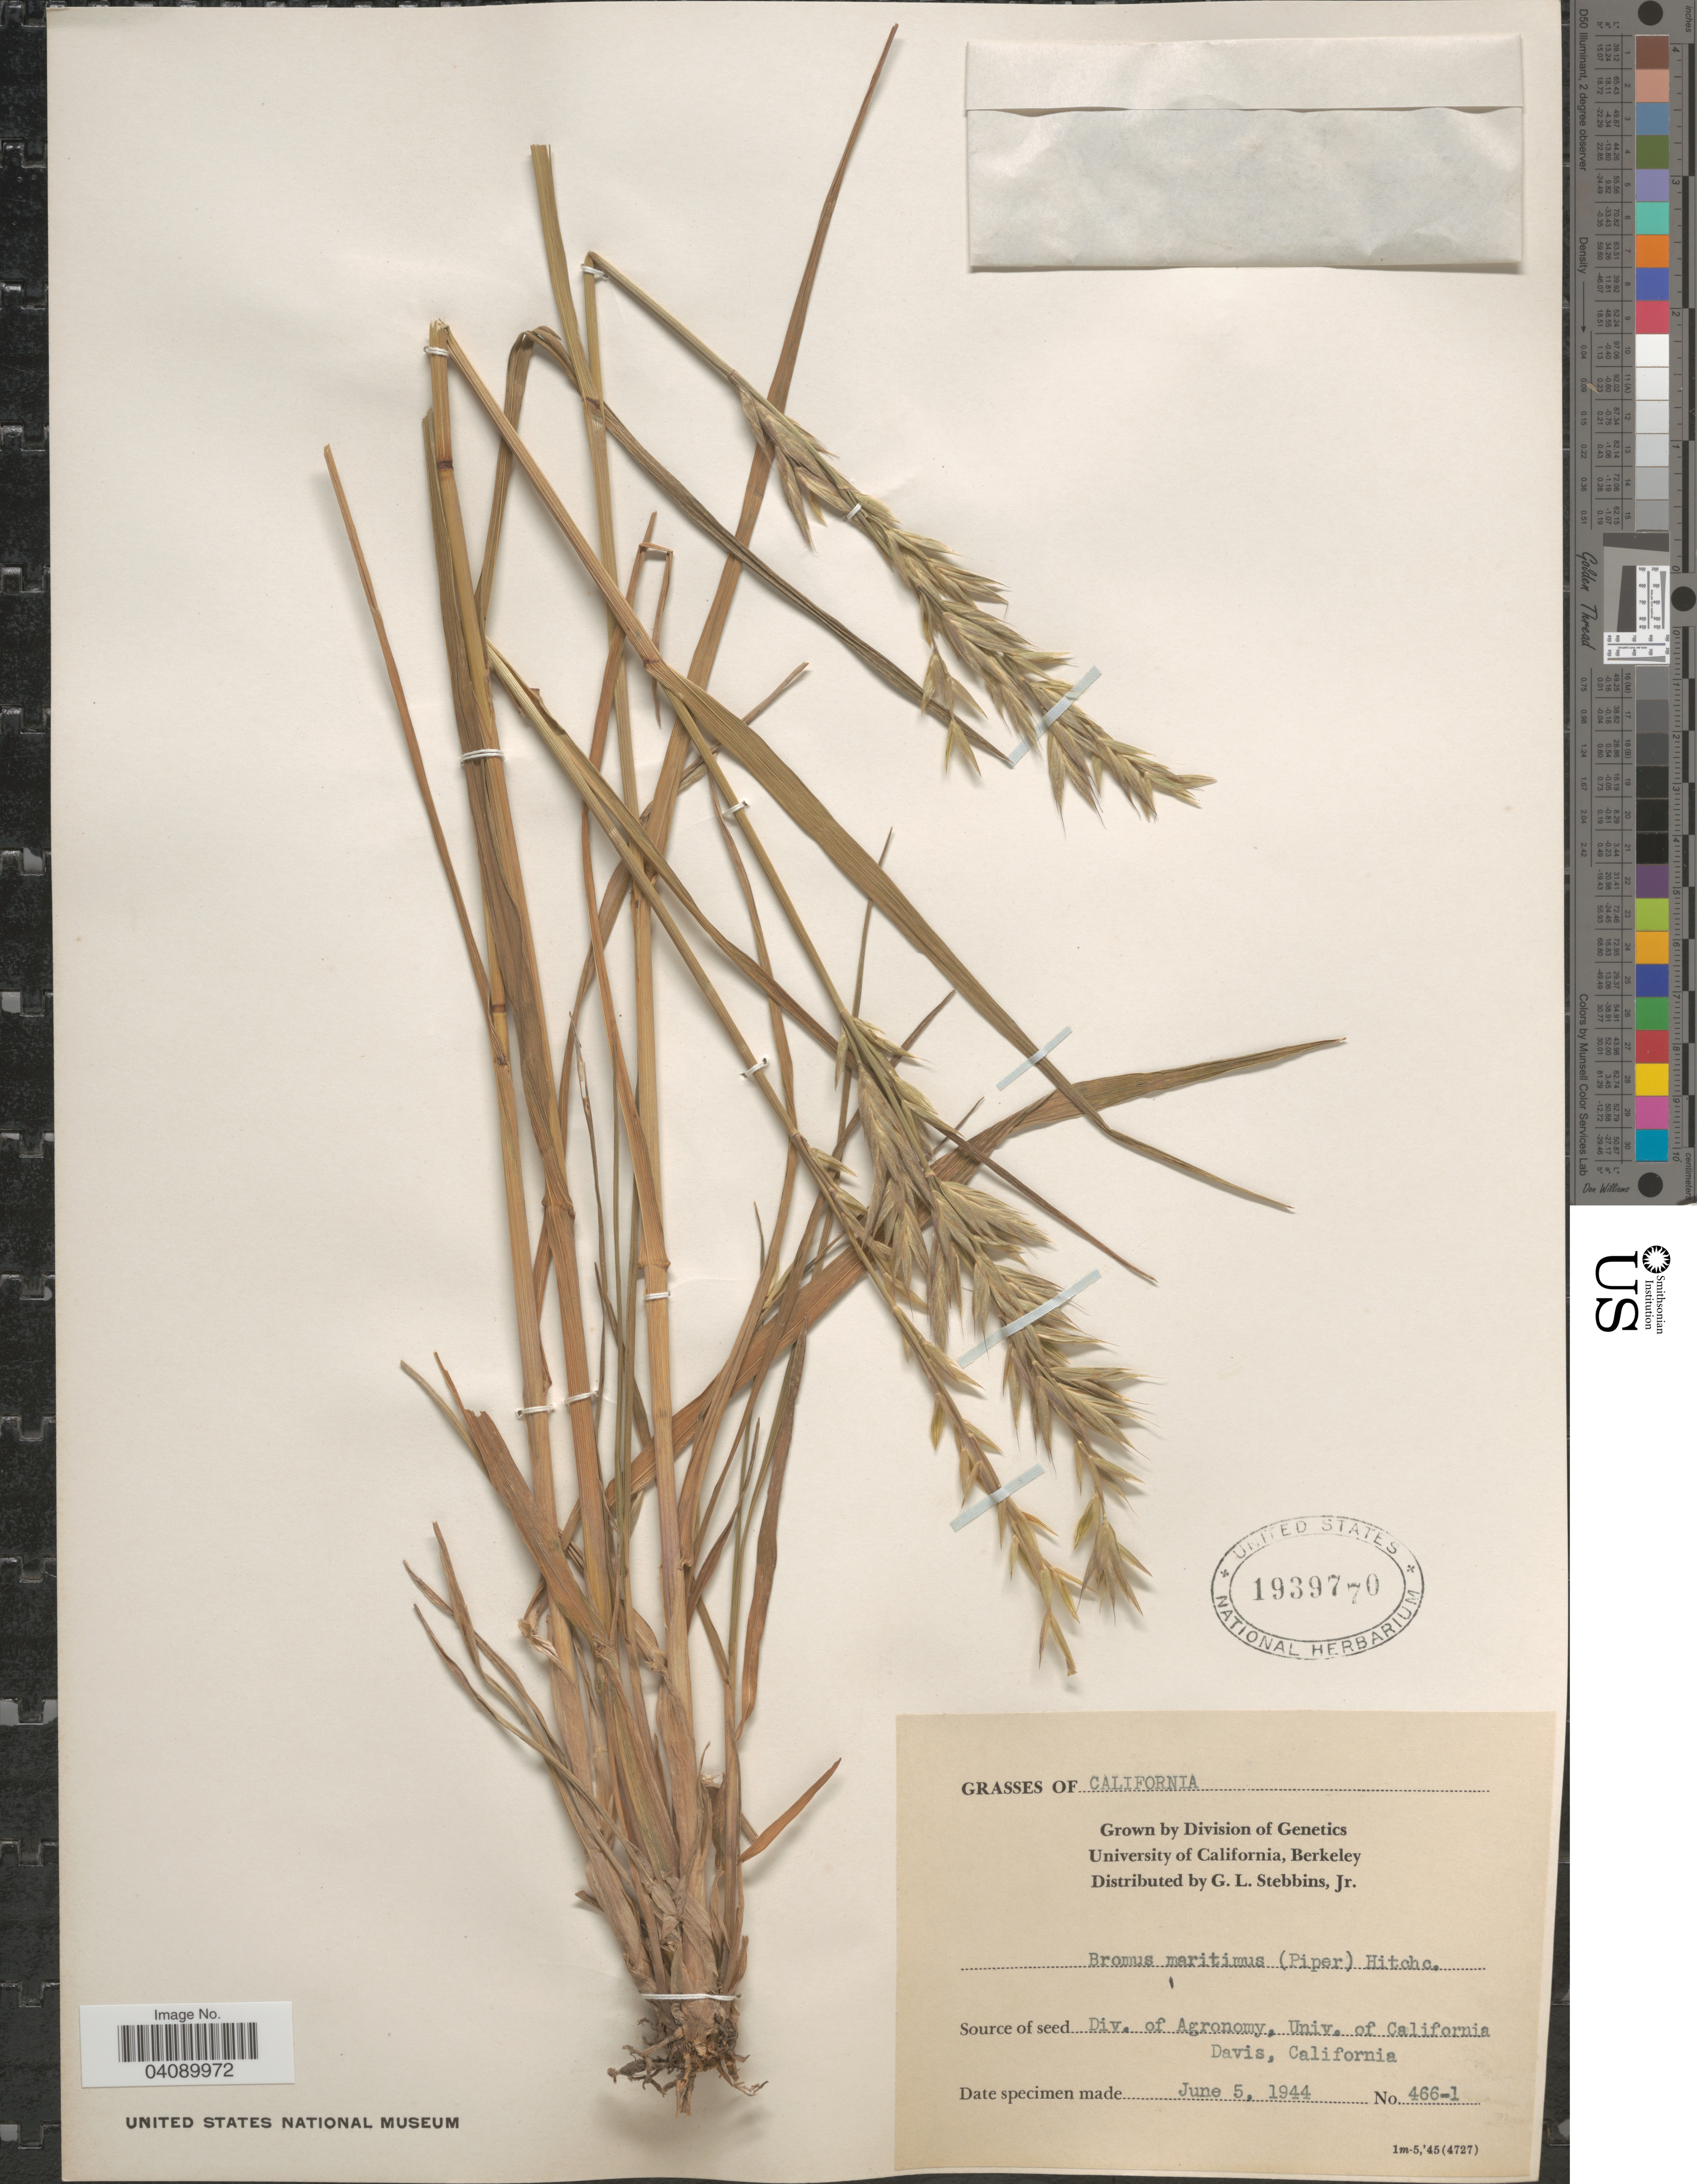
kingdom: Plantae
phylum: Tracheophyta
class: Liliopsida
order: Poales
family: Poaceae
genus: Bromus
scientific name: Bromus sp.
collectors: G. L. Stebbins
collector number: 466-1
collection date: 1944-06-05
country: United States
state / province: California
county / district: Alameda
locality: Grown by Division of Genetics. University of California, Berkeley.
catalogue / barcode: US 1939770